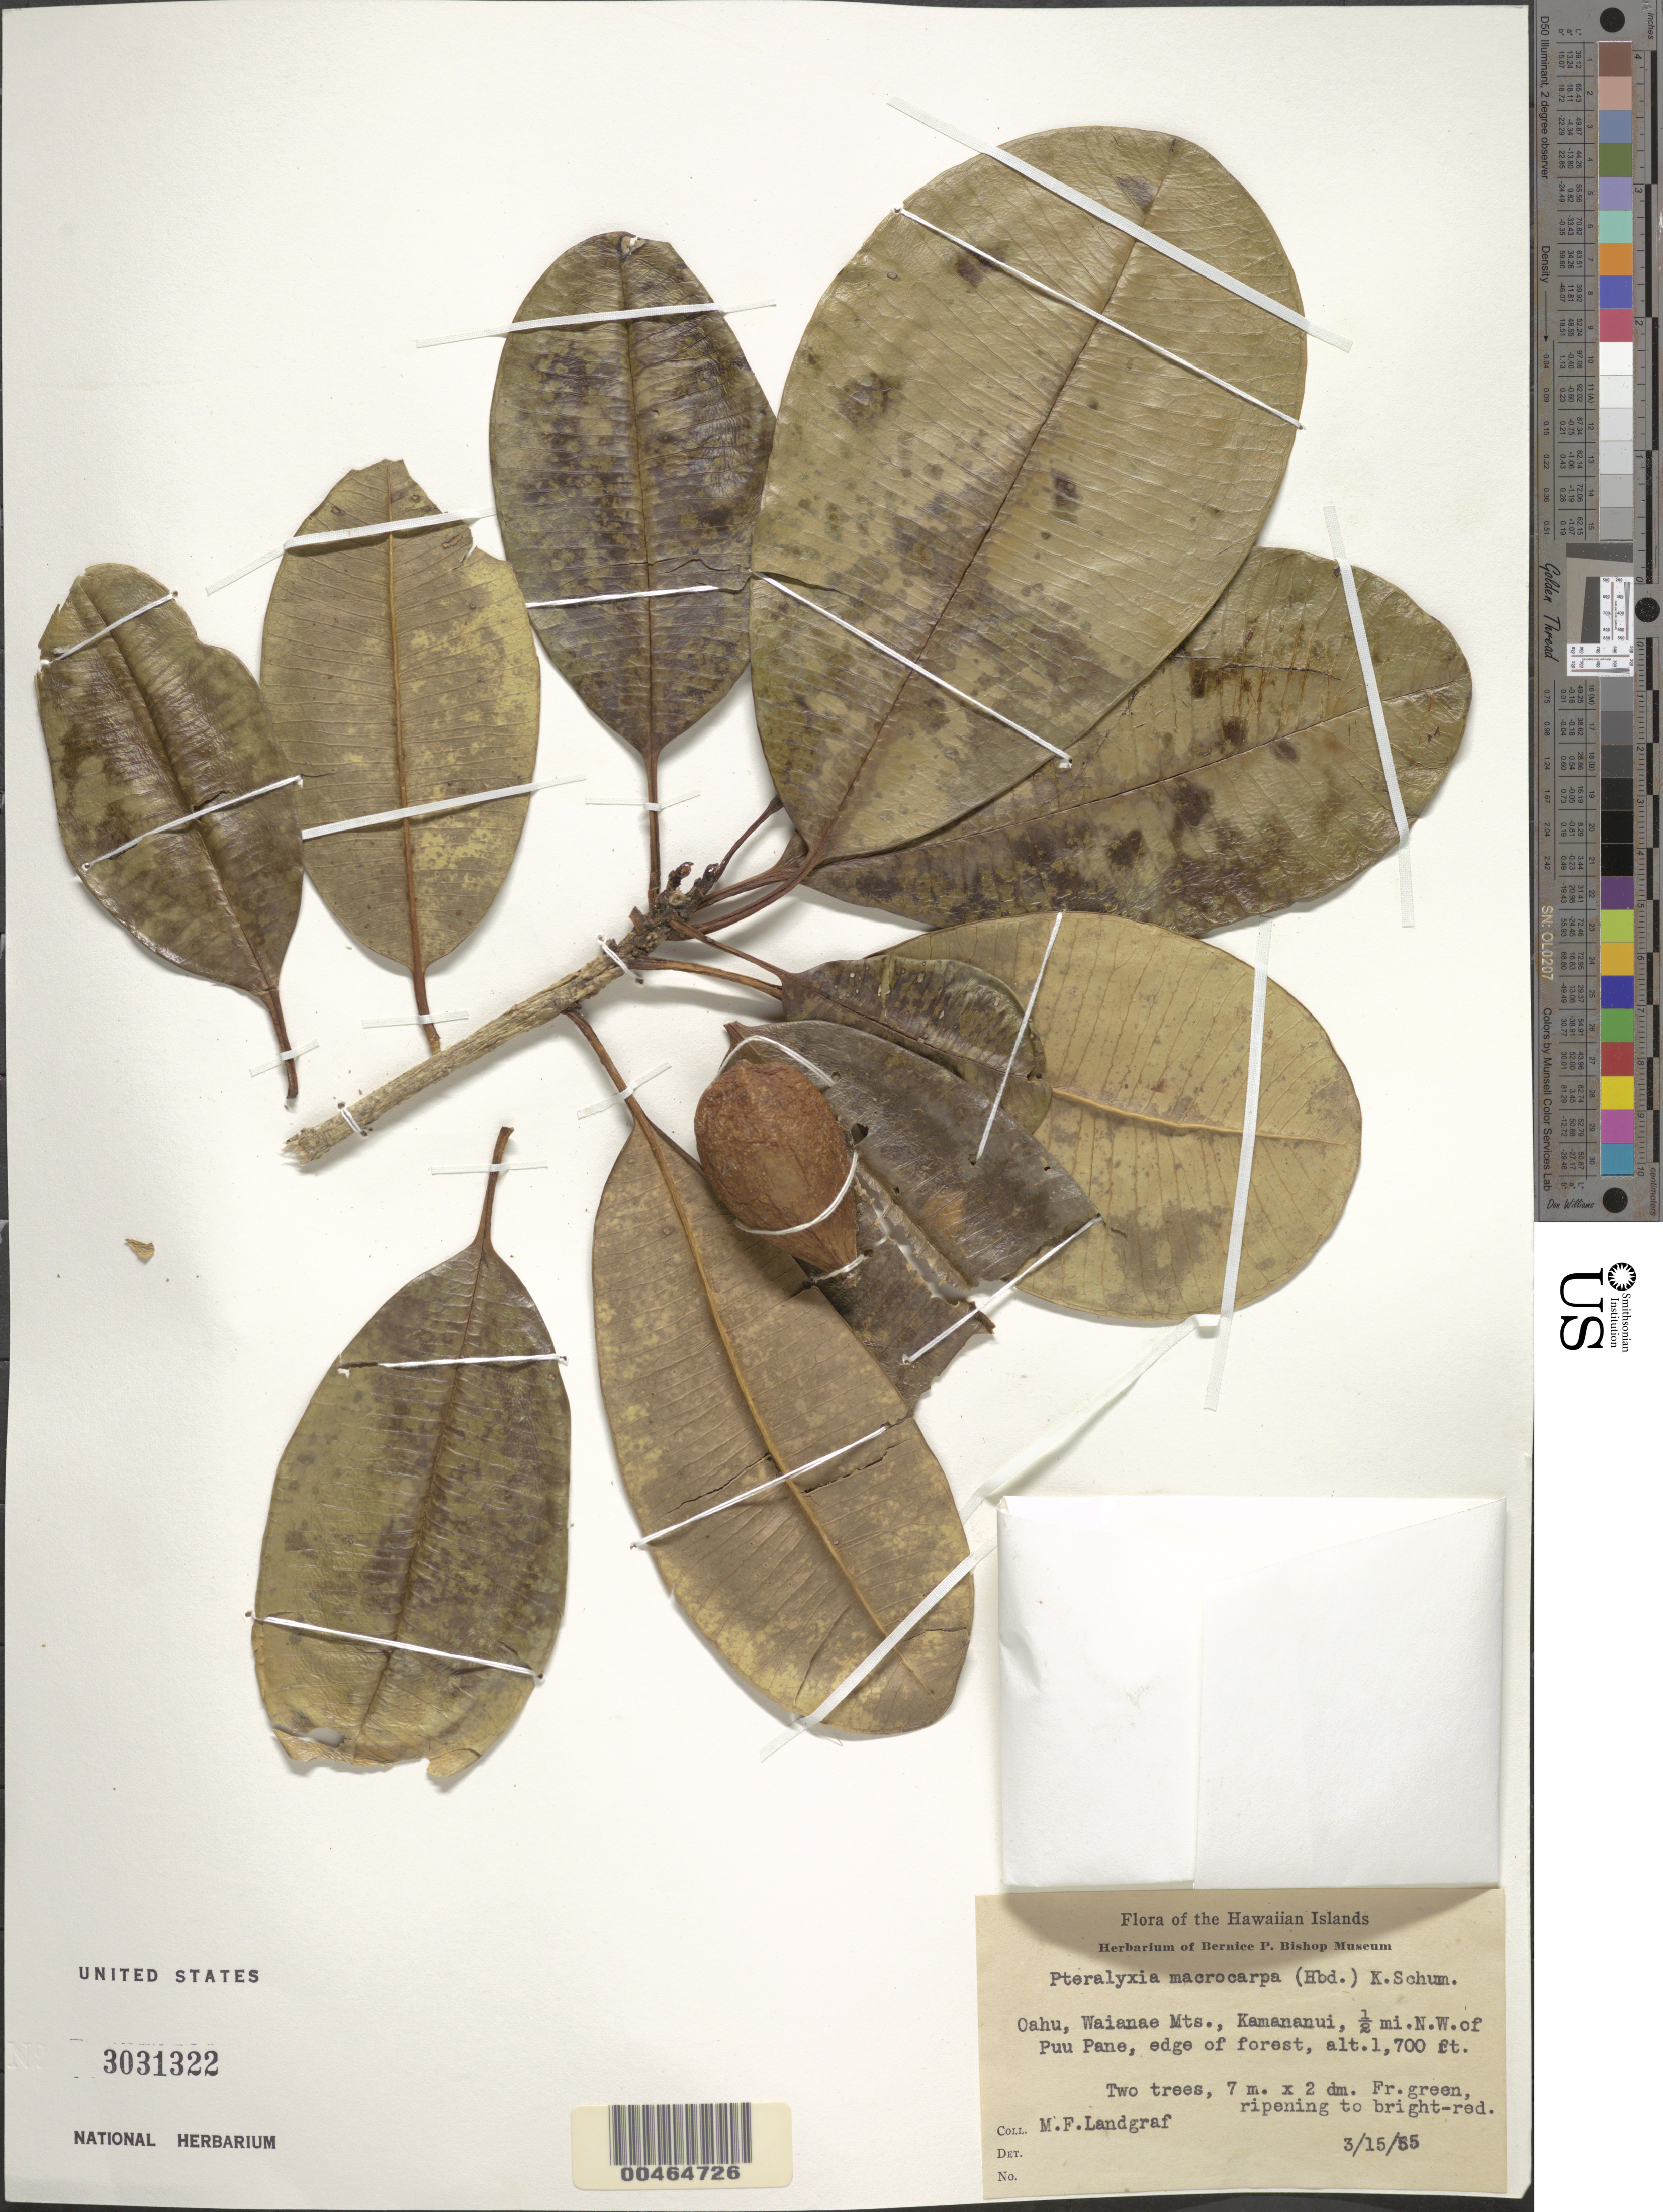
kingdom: Plantae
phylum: Tracheophyta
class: Magnoliopsida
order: Gentianales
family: Apocynaceae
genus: Pteralyxia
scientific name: Pteralyxia macrocarpa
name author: (Hillebr.) K. Schum.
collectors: M. Landgraf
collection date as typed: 15 Mar 1955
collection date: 1955-03-15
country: United States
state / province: Hawaii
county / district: Honolulu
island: Oahu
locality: Waianae Mountains, Kamananui, 0.5 mi NW of Puu Pane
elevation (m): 518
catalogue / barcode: US 3031322